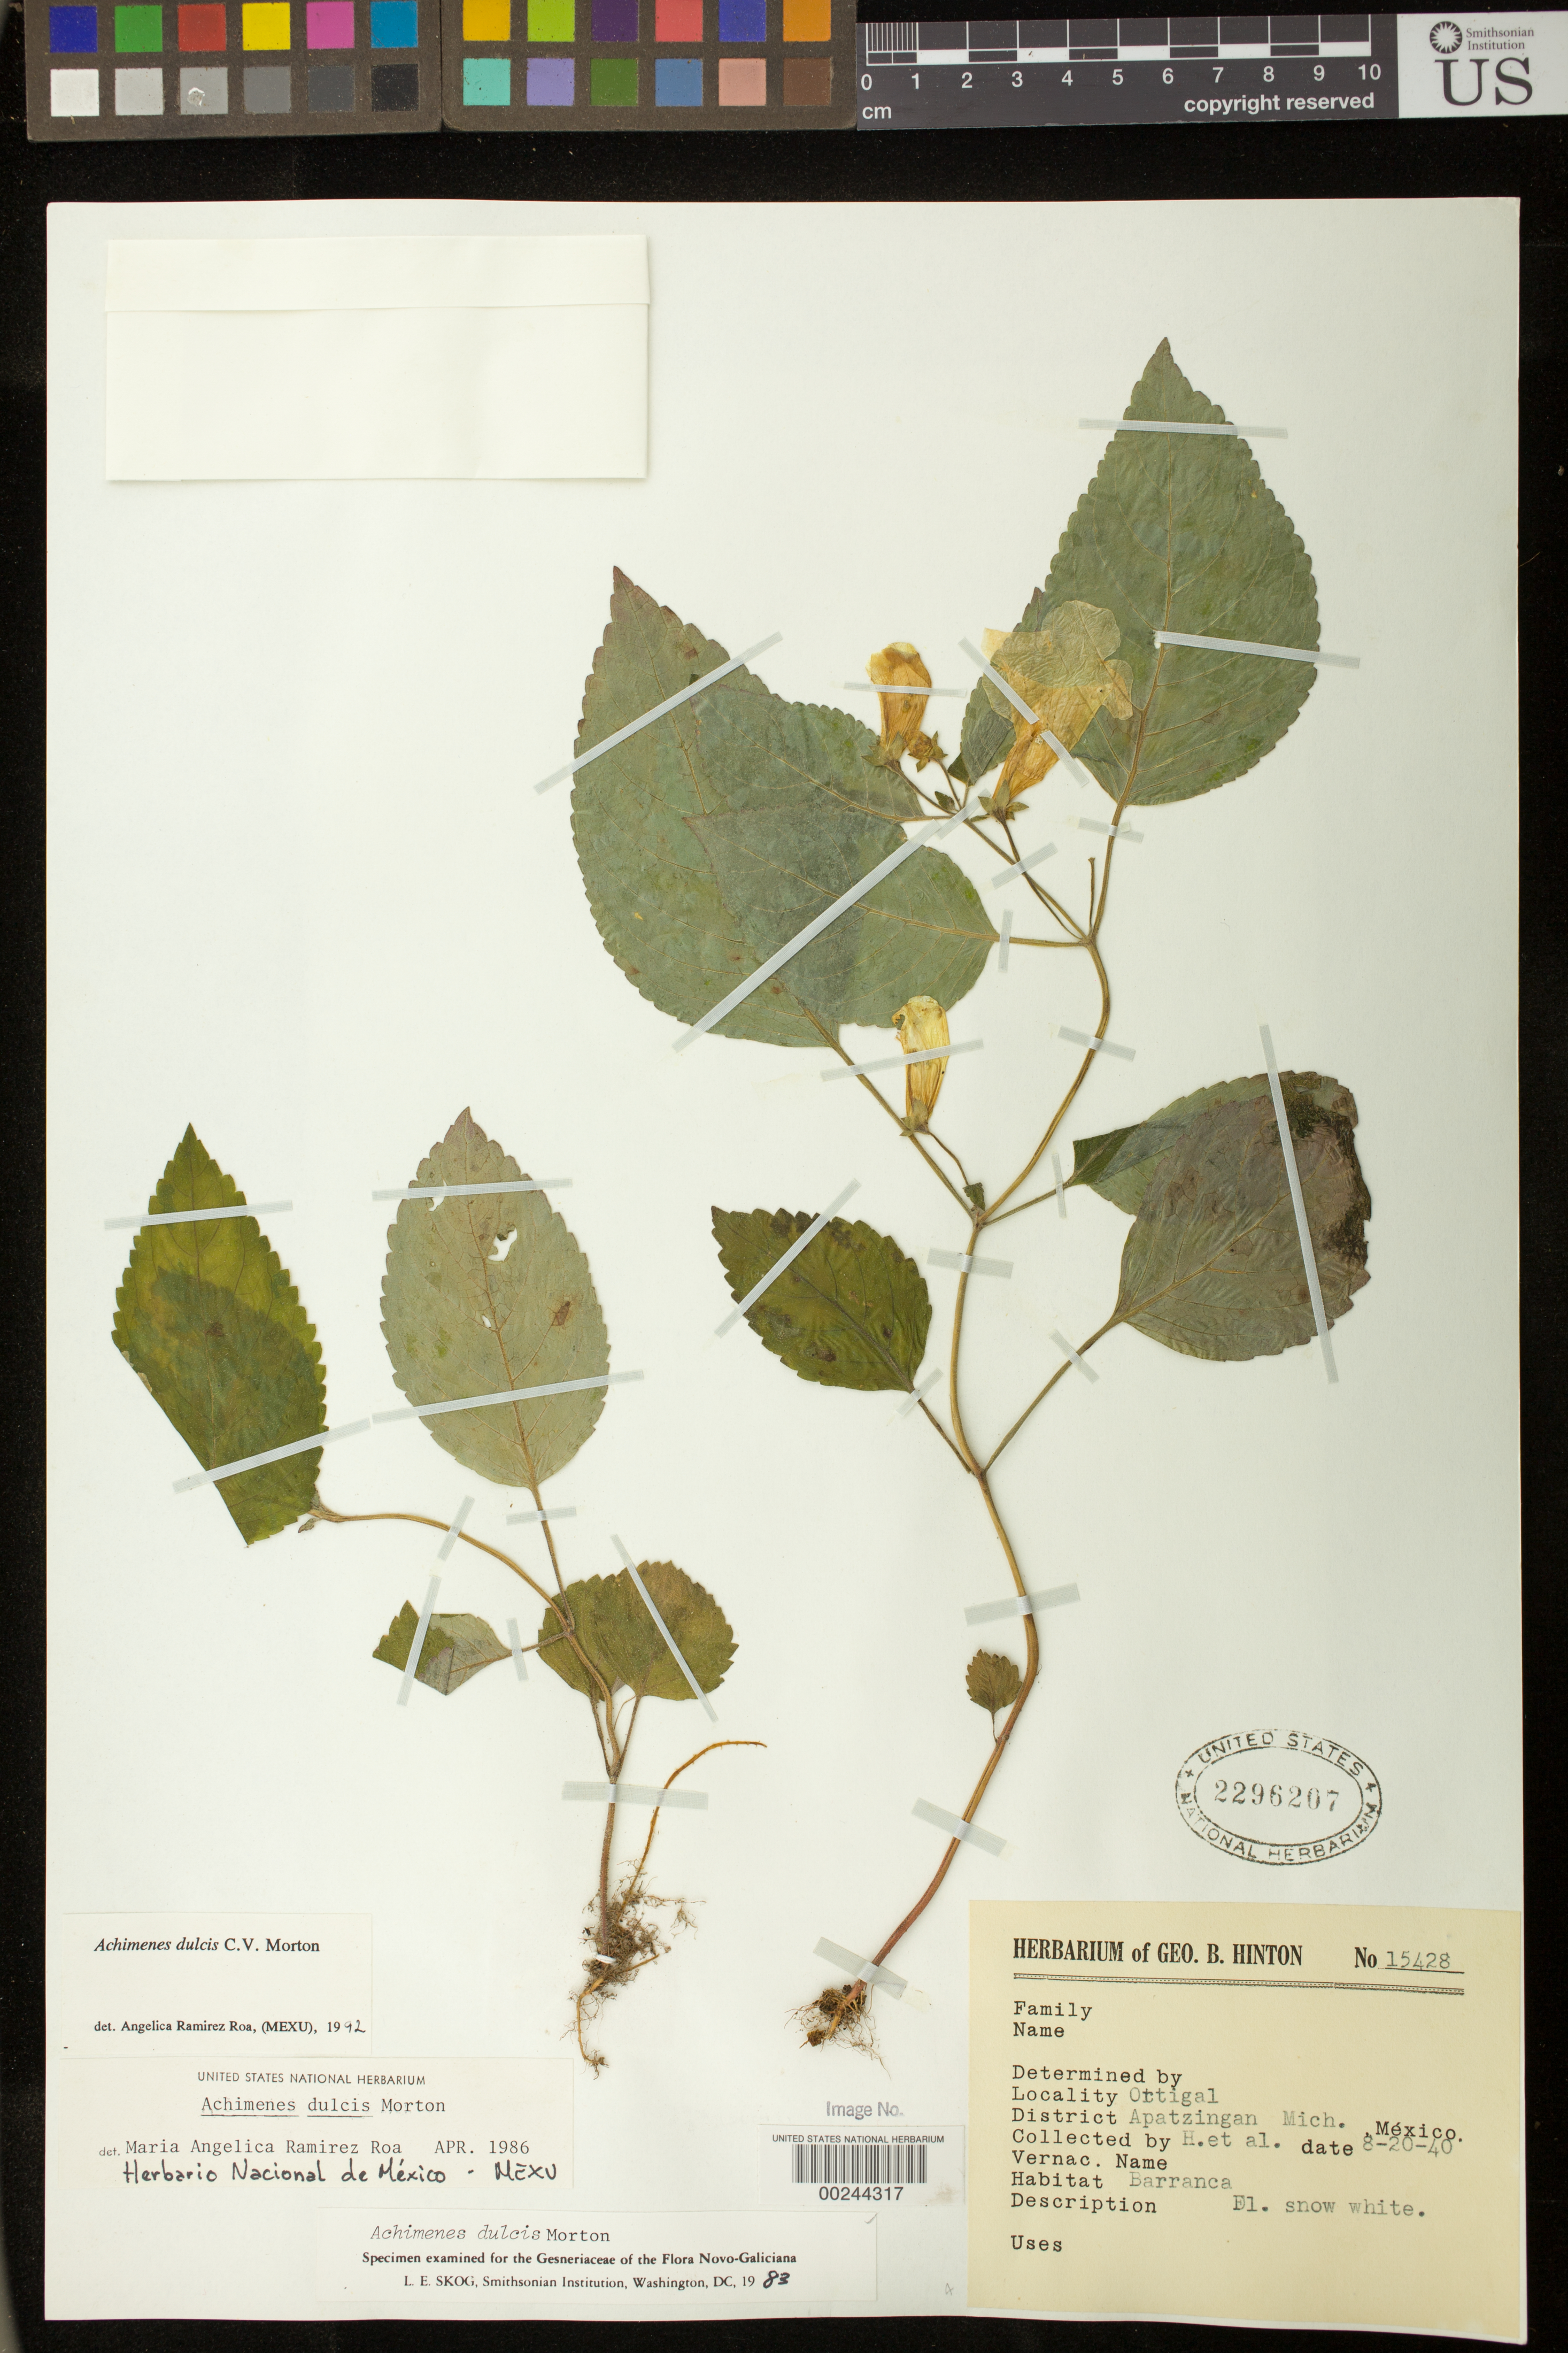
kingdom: Plantae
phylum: Tracheophyta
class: Magnoliopsida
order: Lamiales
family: Gesneriaceae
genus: Achimenes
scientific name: Achimenes dulcis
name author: C.V. Morton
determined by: Skog, Laurence E.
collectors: G. B. Hinton & et al.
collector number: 15428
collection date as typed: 20 Aug 1940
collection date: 1940-08-20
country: Mexico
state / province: Michoacan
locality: Distr. Apatzingan, Ortigal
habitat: Barranca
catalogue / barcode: US 2296207